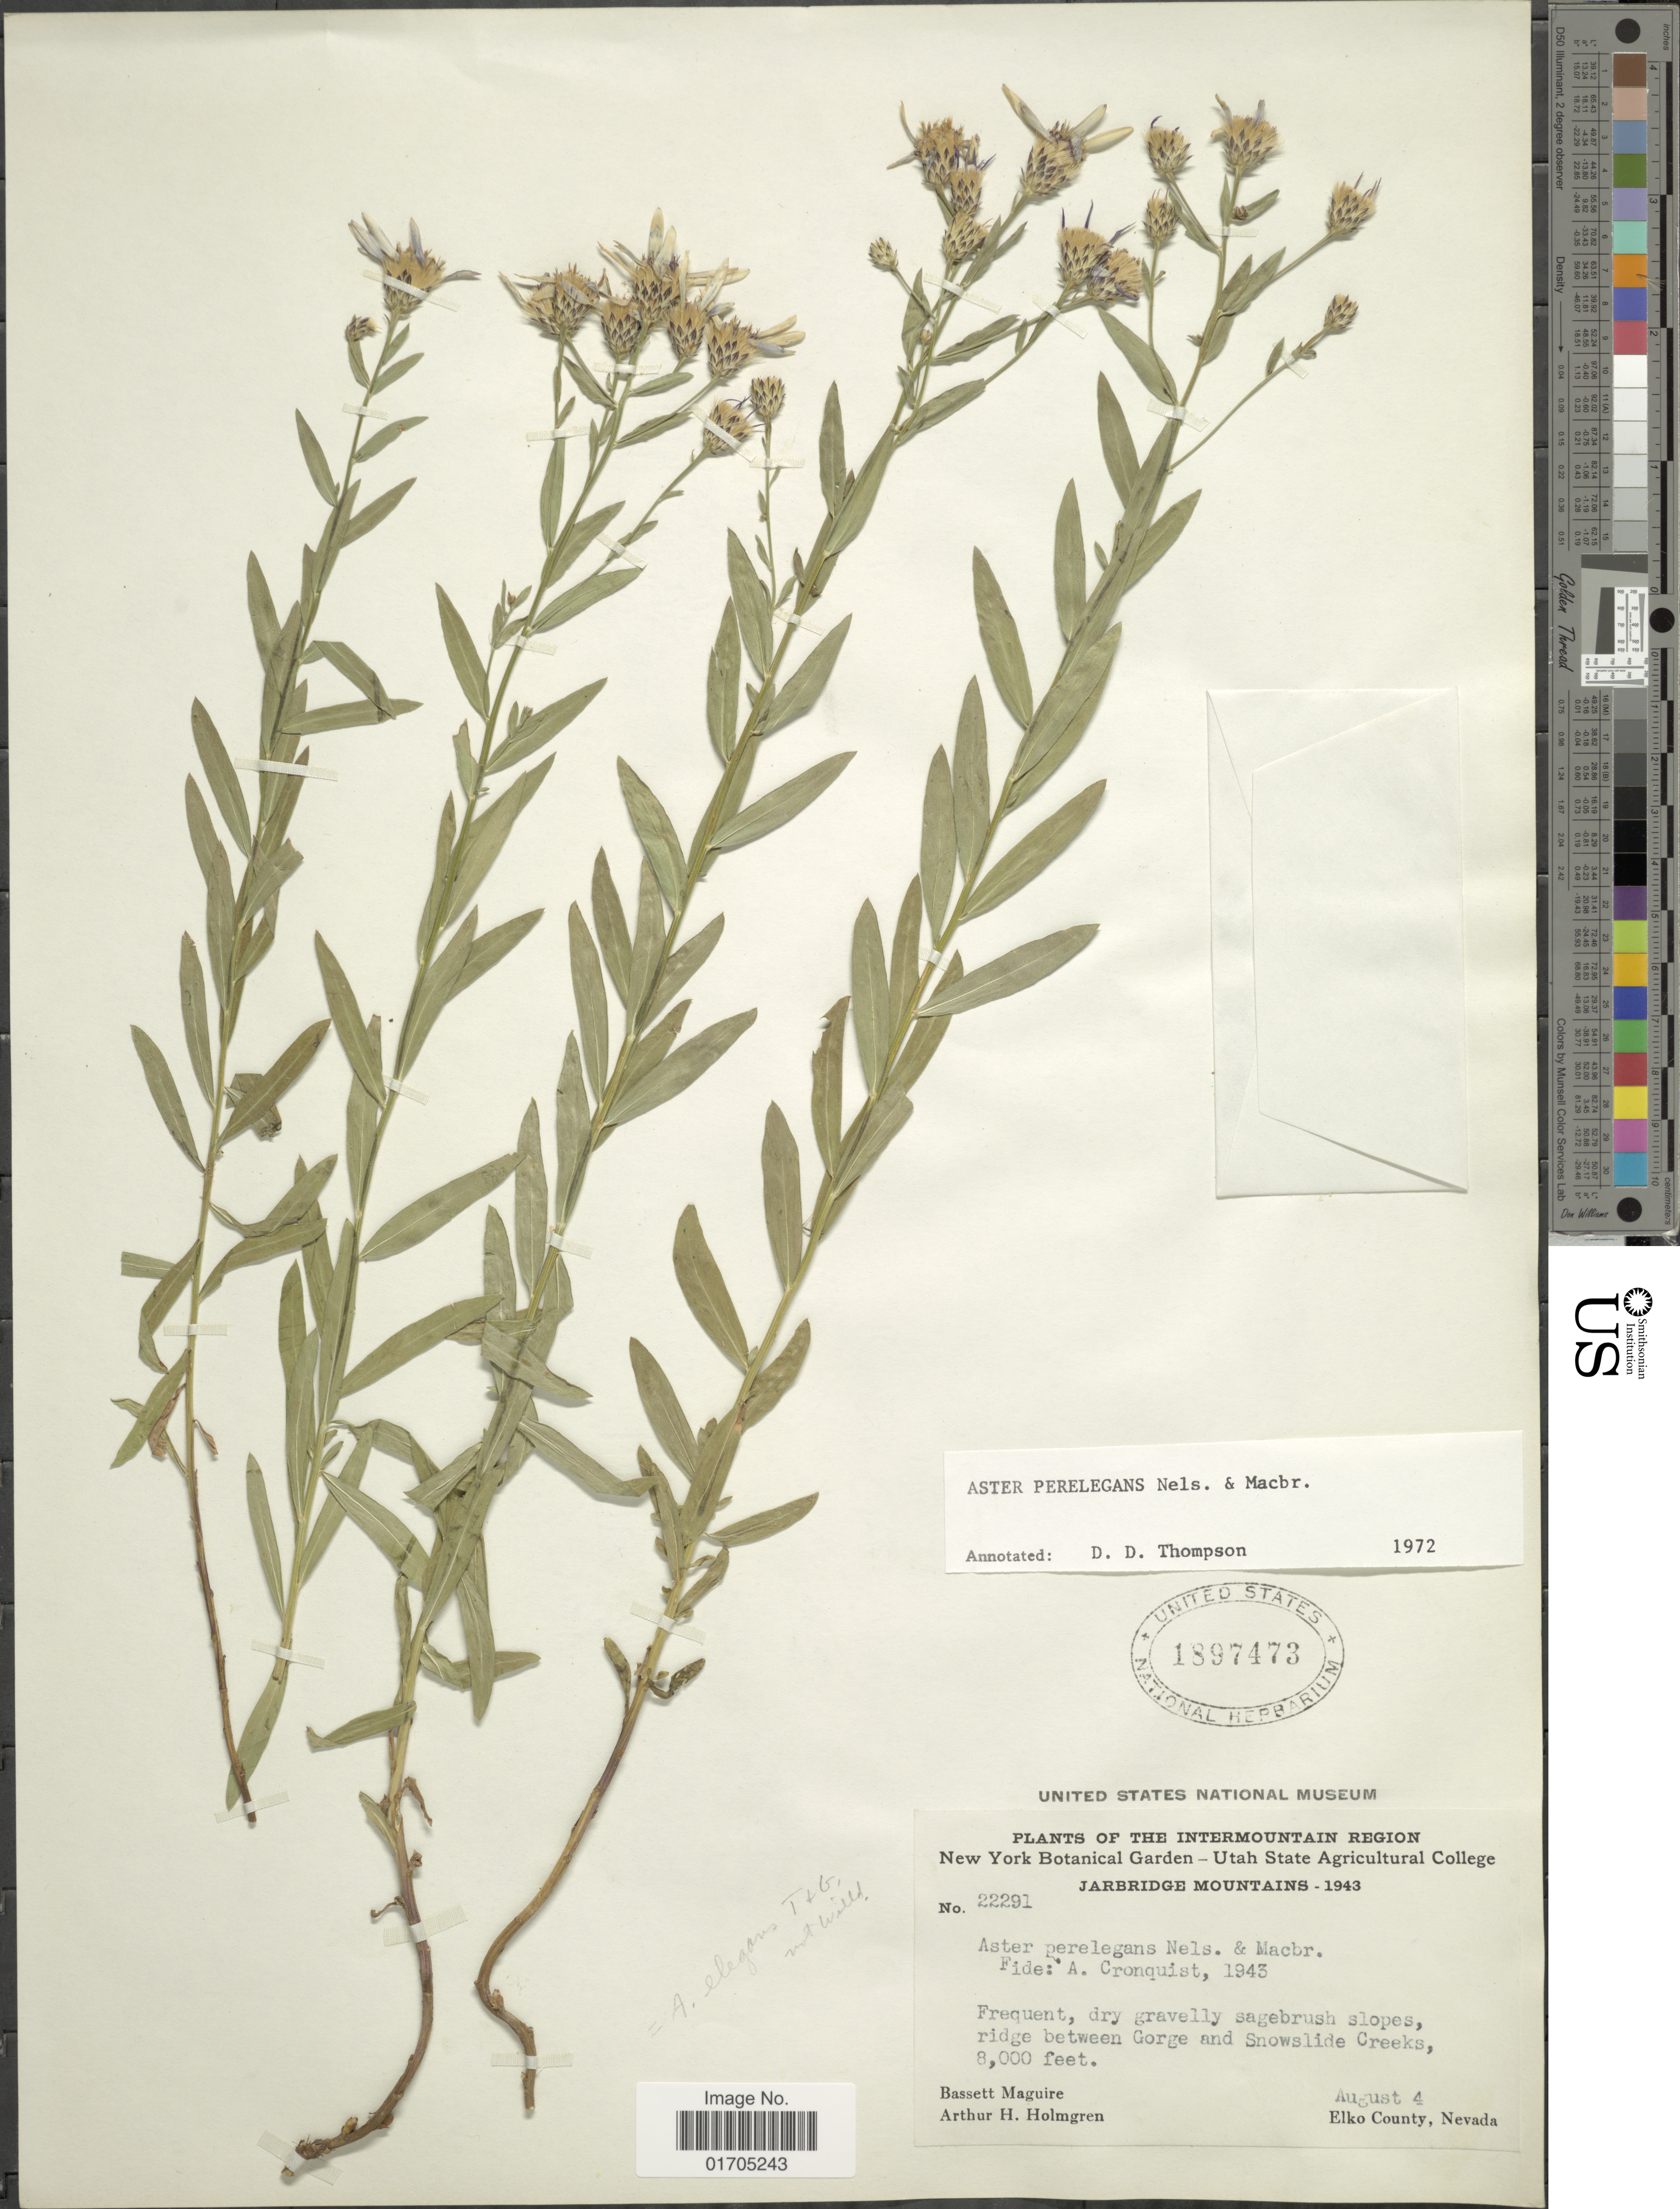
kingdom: Plantae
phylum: Tracheophyta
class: Magnoliopsida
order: Asterales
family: Asteraceae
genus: Eucephalus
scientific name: Eucephalus elegans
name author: Nutt.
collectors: B. Maguire & A. H. Holmgren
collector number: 22291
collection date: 1943-08-04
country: United States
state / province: Nevada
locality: The Intermountain Region, Jarbridge Mountains, dry gravelly sagebrush slopes, ridge between Gorge and Snowslide Creeks, Elko County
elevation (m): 2438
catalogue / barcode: US 1897473